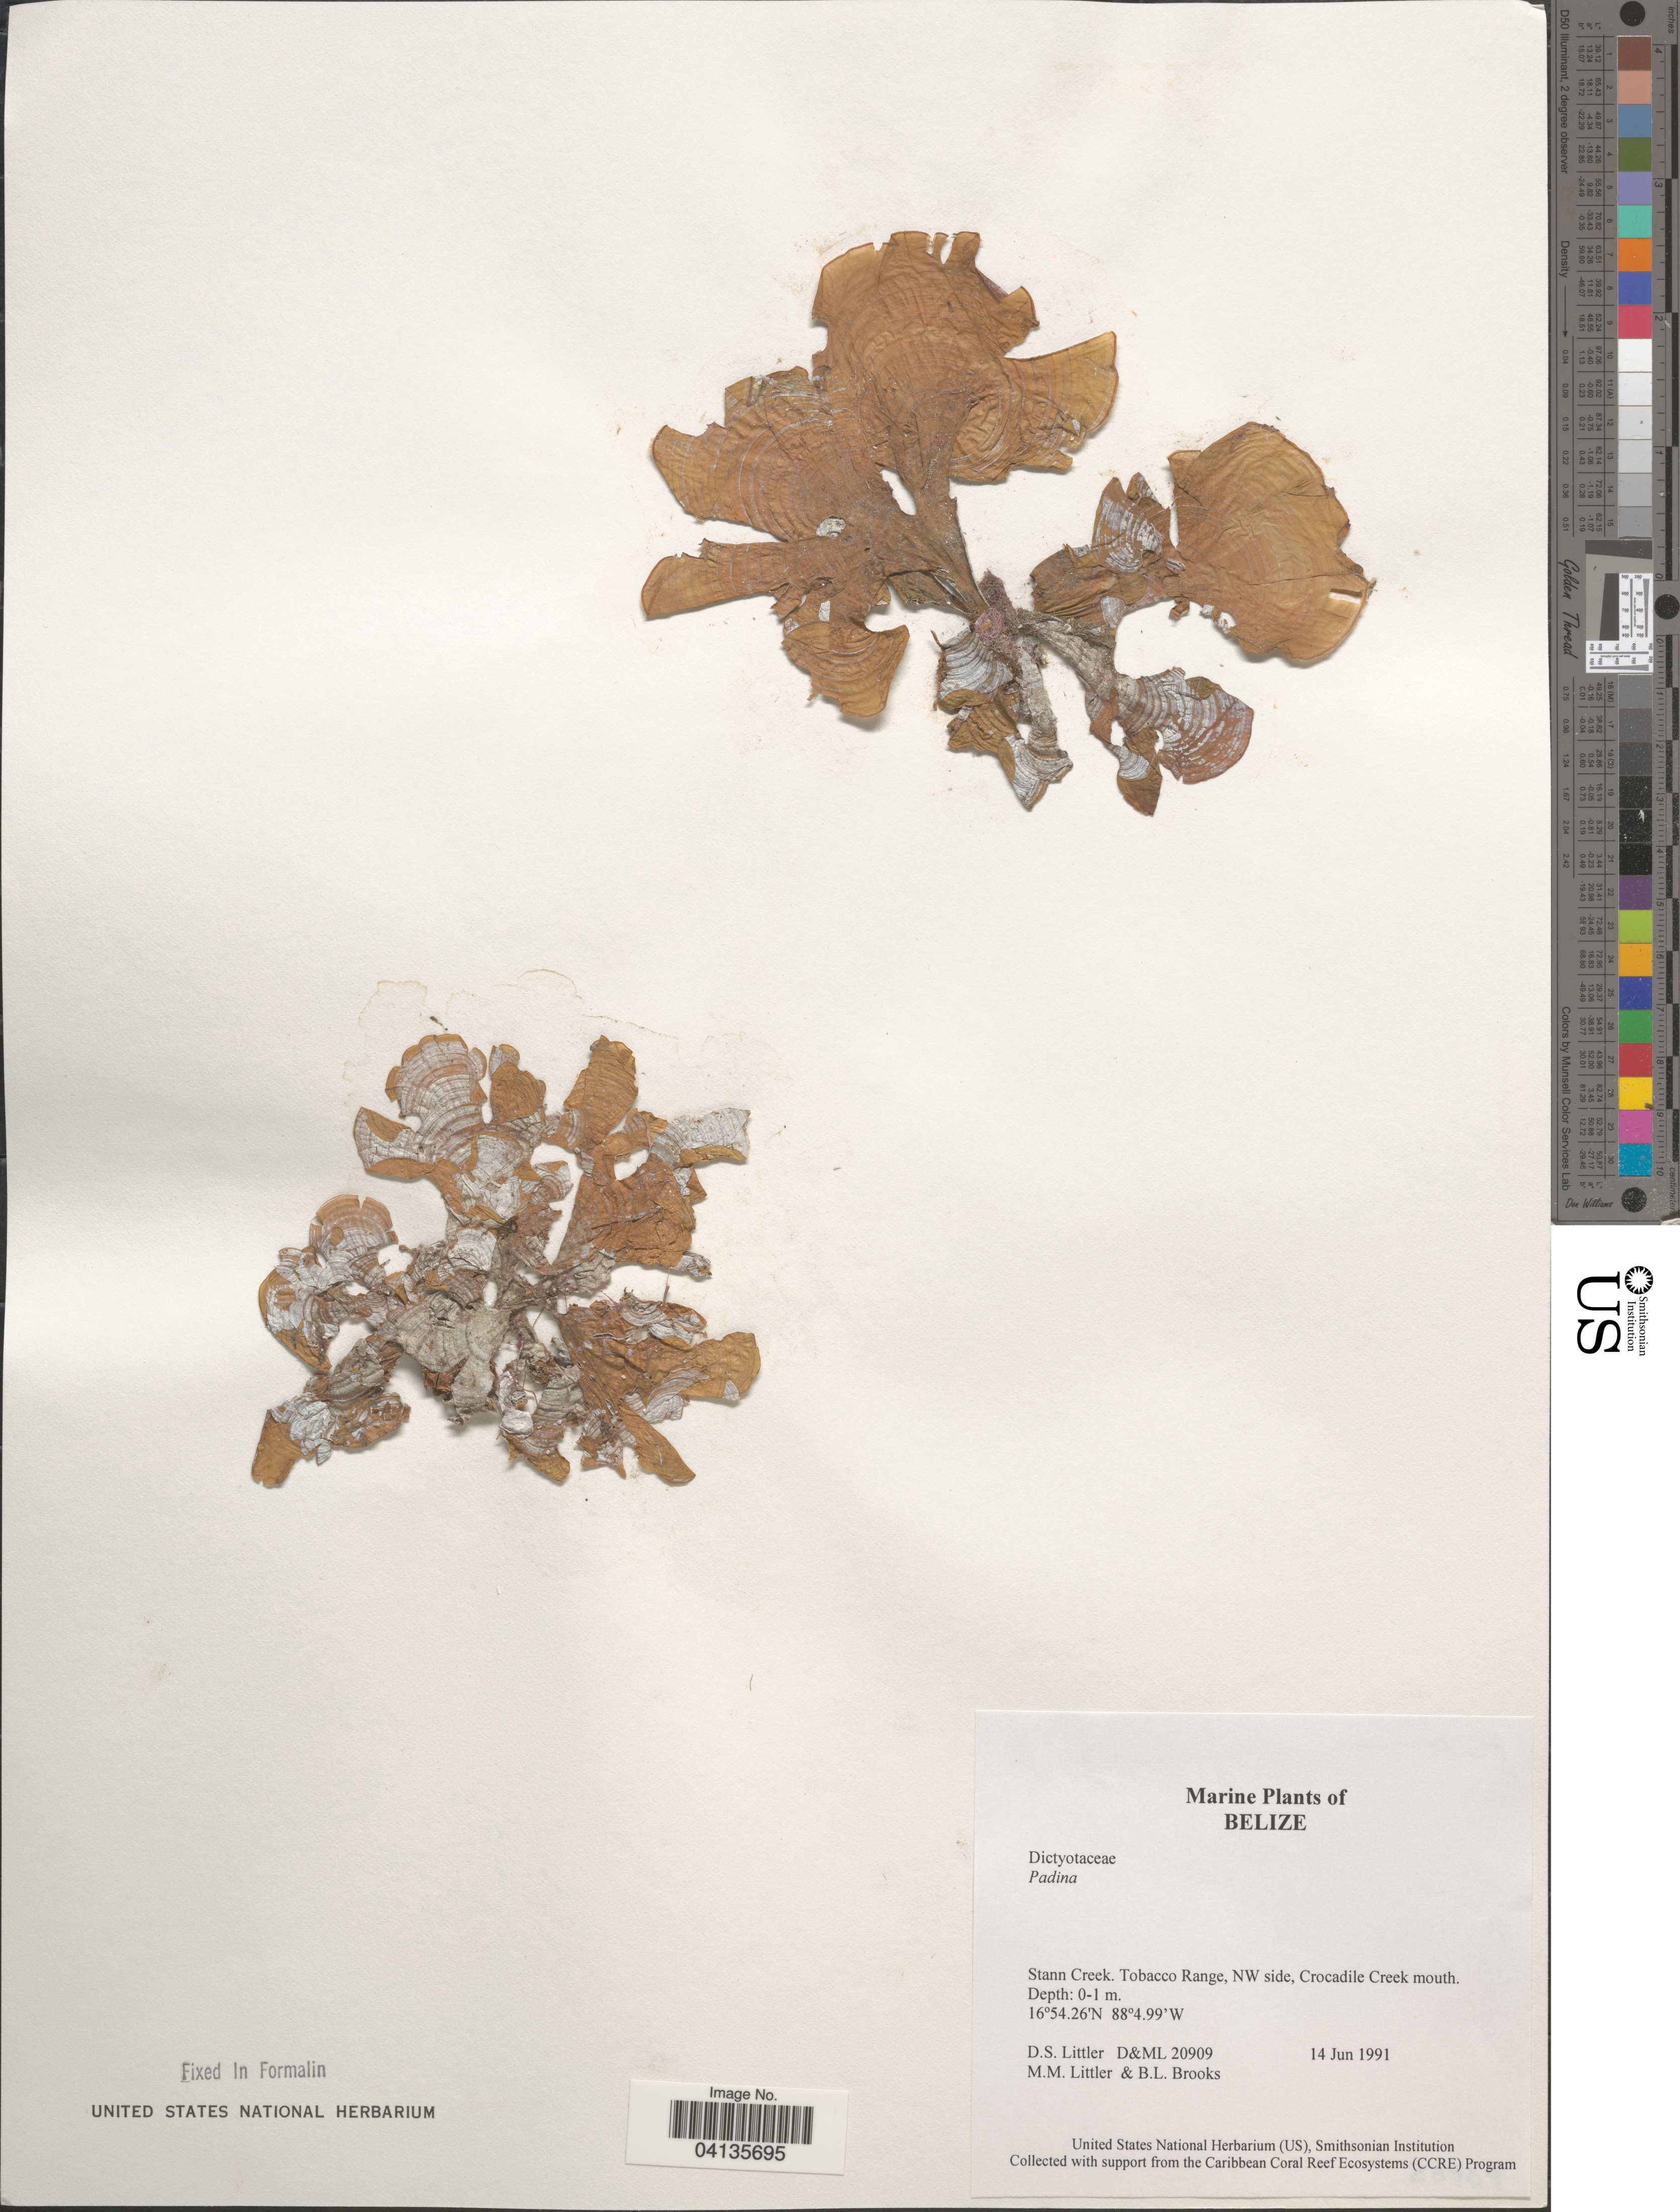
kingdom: Chromista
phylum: Ochrophyta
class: Phaeophyceae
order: Dictyotales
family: Dictyotaceae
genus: Padina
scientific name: Padina sp.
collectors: D. S. Littler & B. Brooks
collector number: D&ML20909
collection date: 1991-06-14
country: Belize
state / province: Stann Creek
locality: Tobacco Range, NW side, Crocadile Creek mouth.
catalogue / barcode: US 238714